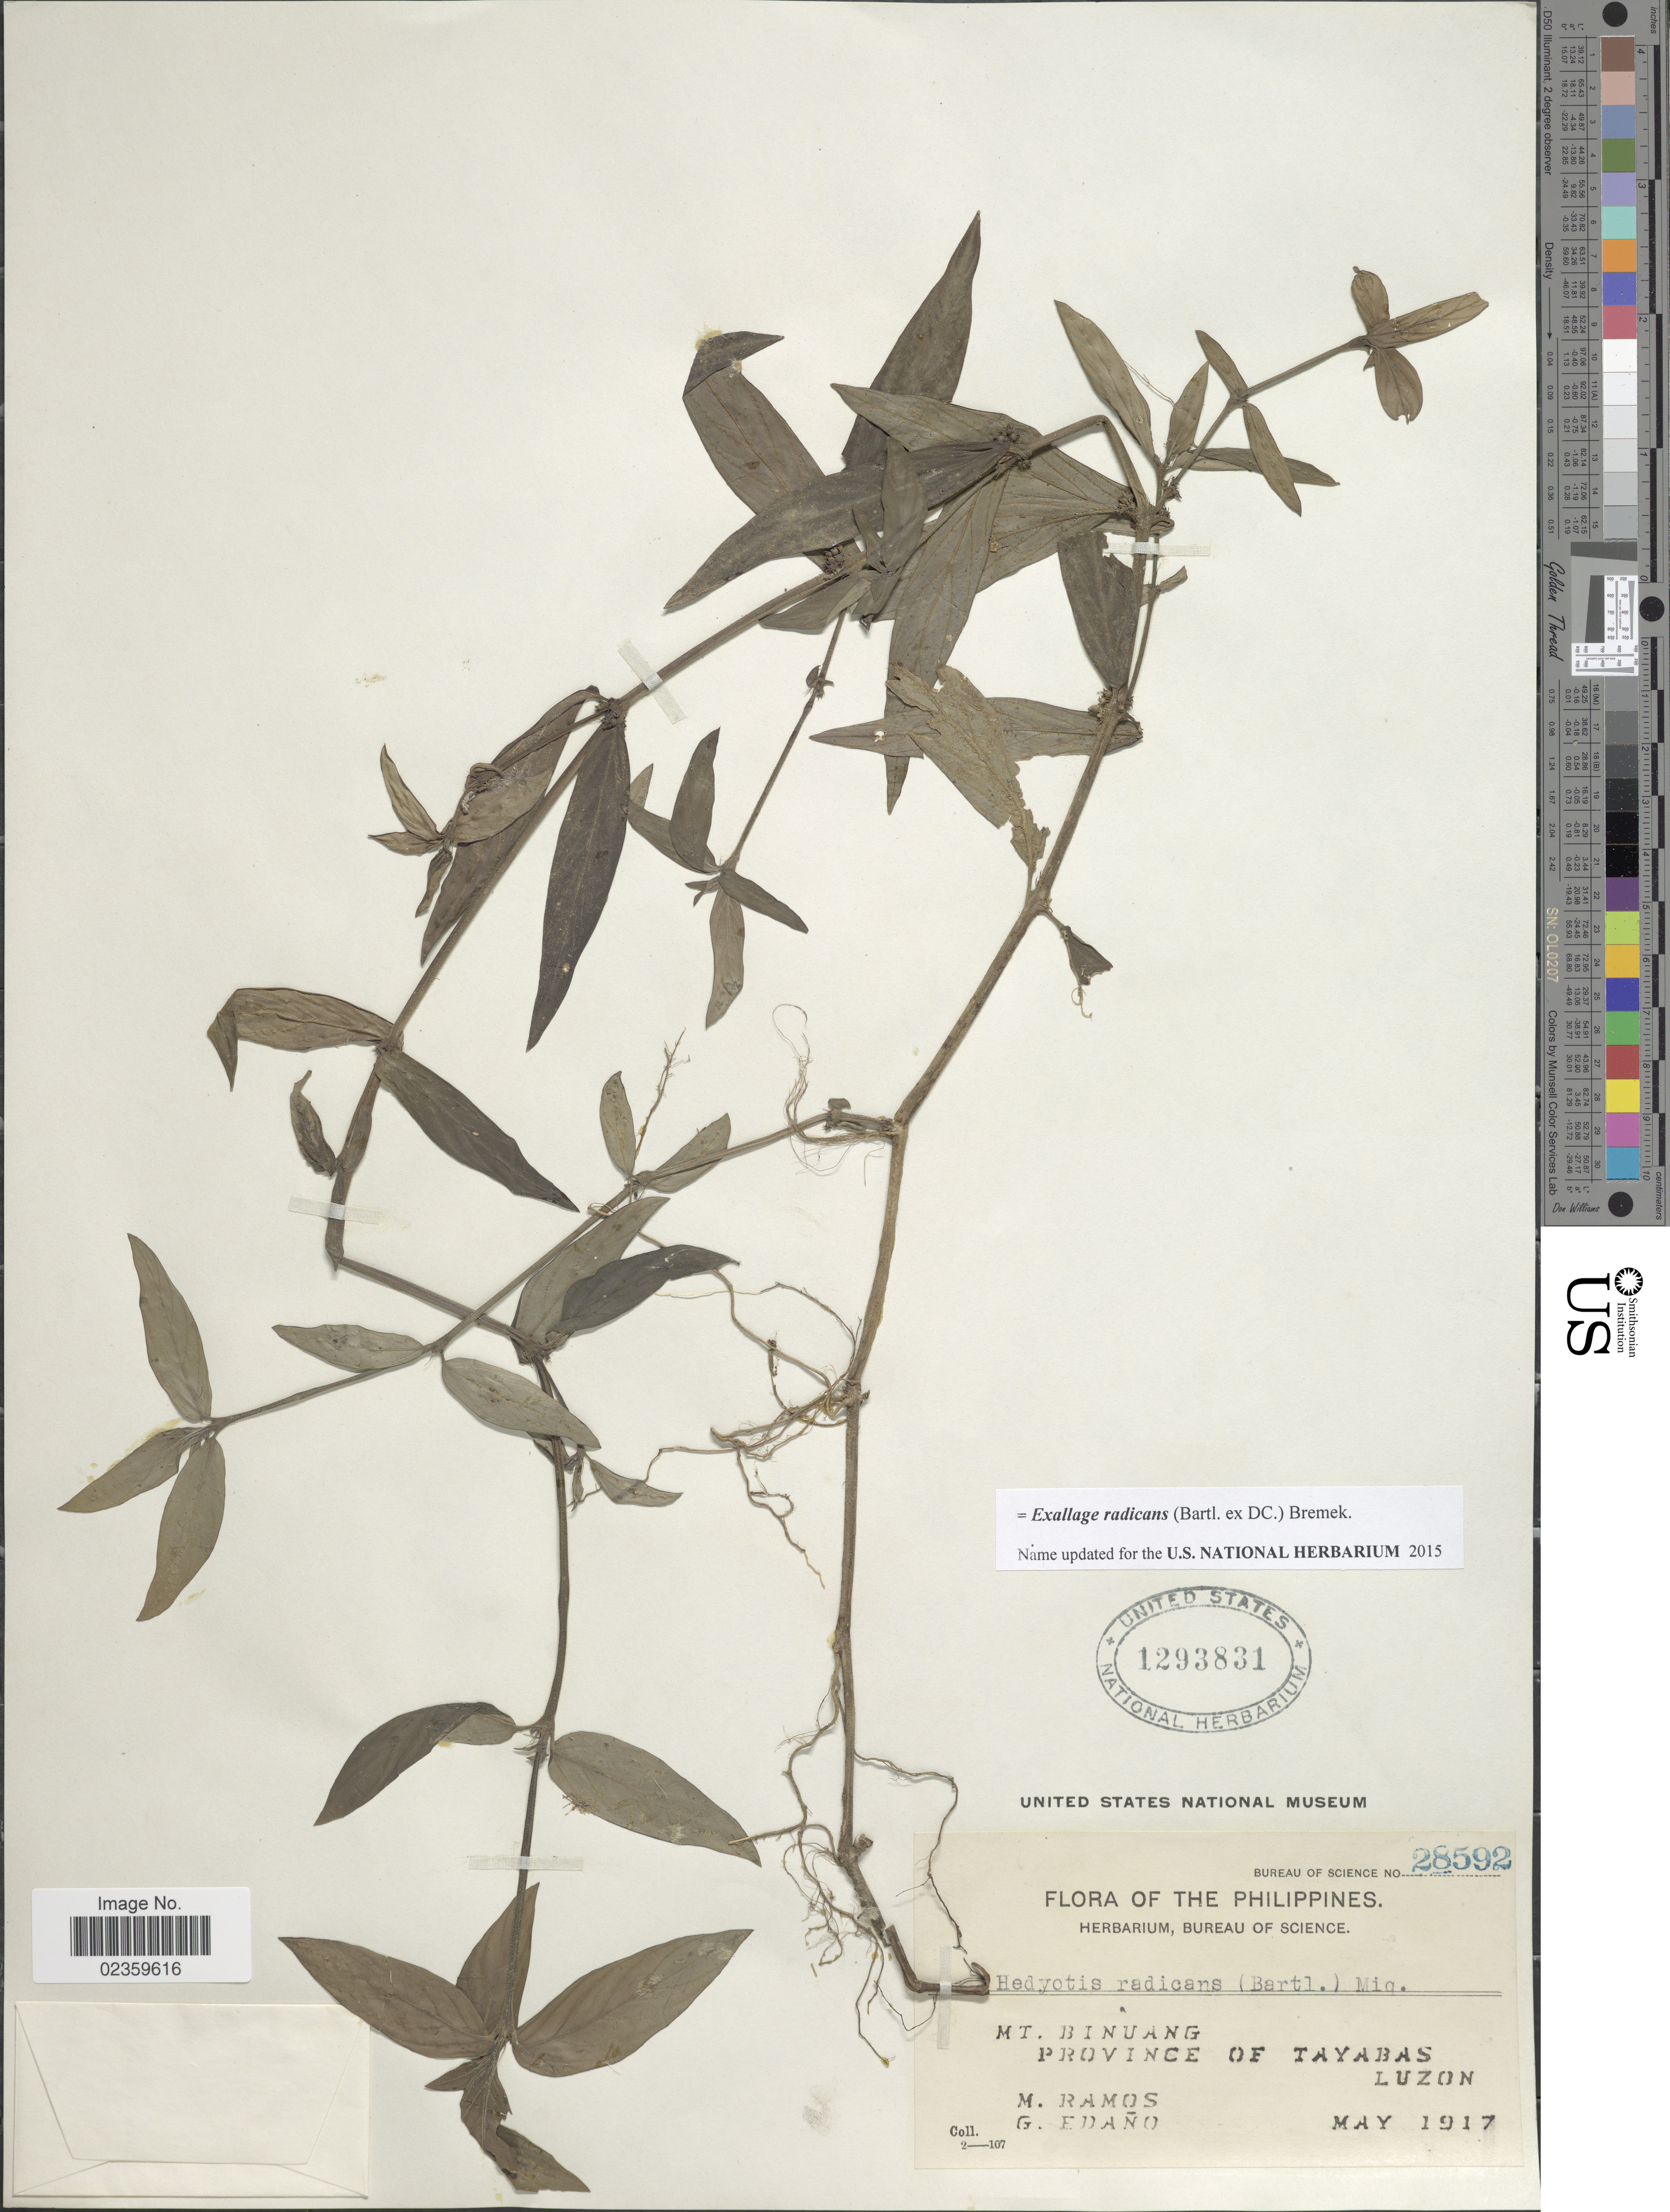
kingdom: Plantae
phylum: Tracheophyta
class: Magnoliopsida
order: Gentianales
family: Rubiaceae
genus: Exallage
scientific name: Exallage radicans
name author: (Bartl. ex DC.) Bremek.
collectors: M. Ramos & G. Edaño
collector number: Bureau of Science 28592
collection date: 1917-05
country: Philippines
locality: Mt. Binuang. Province of Tayabas. Luzon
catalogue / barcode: US 1293831